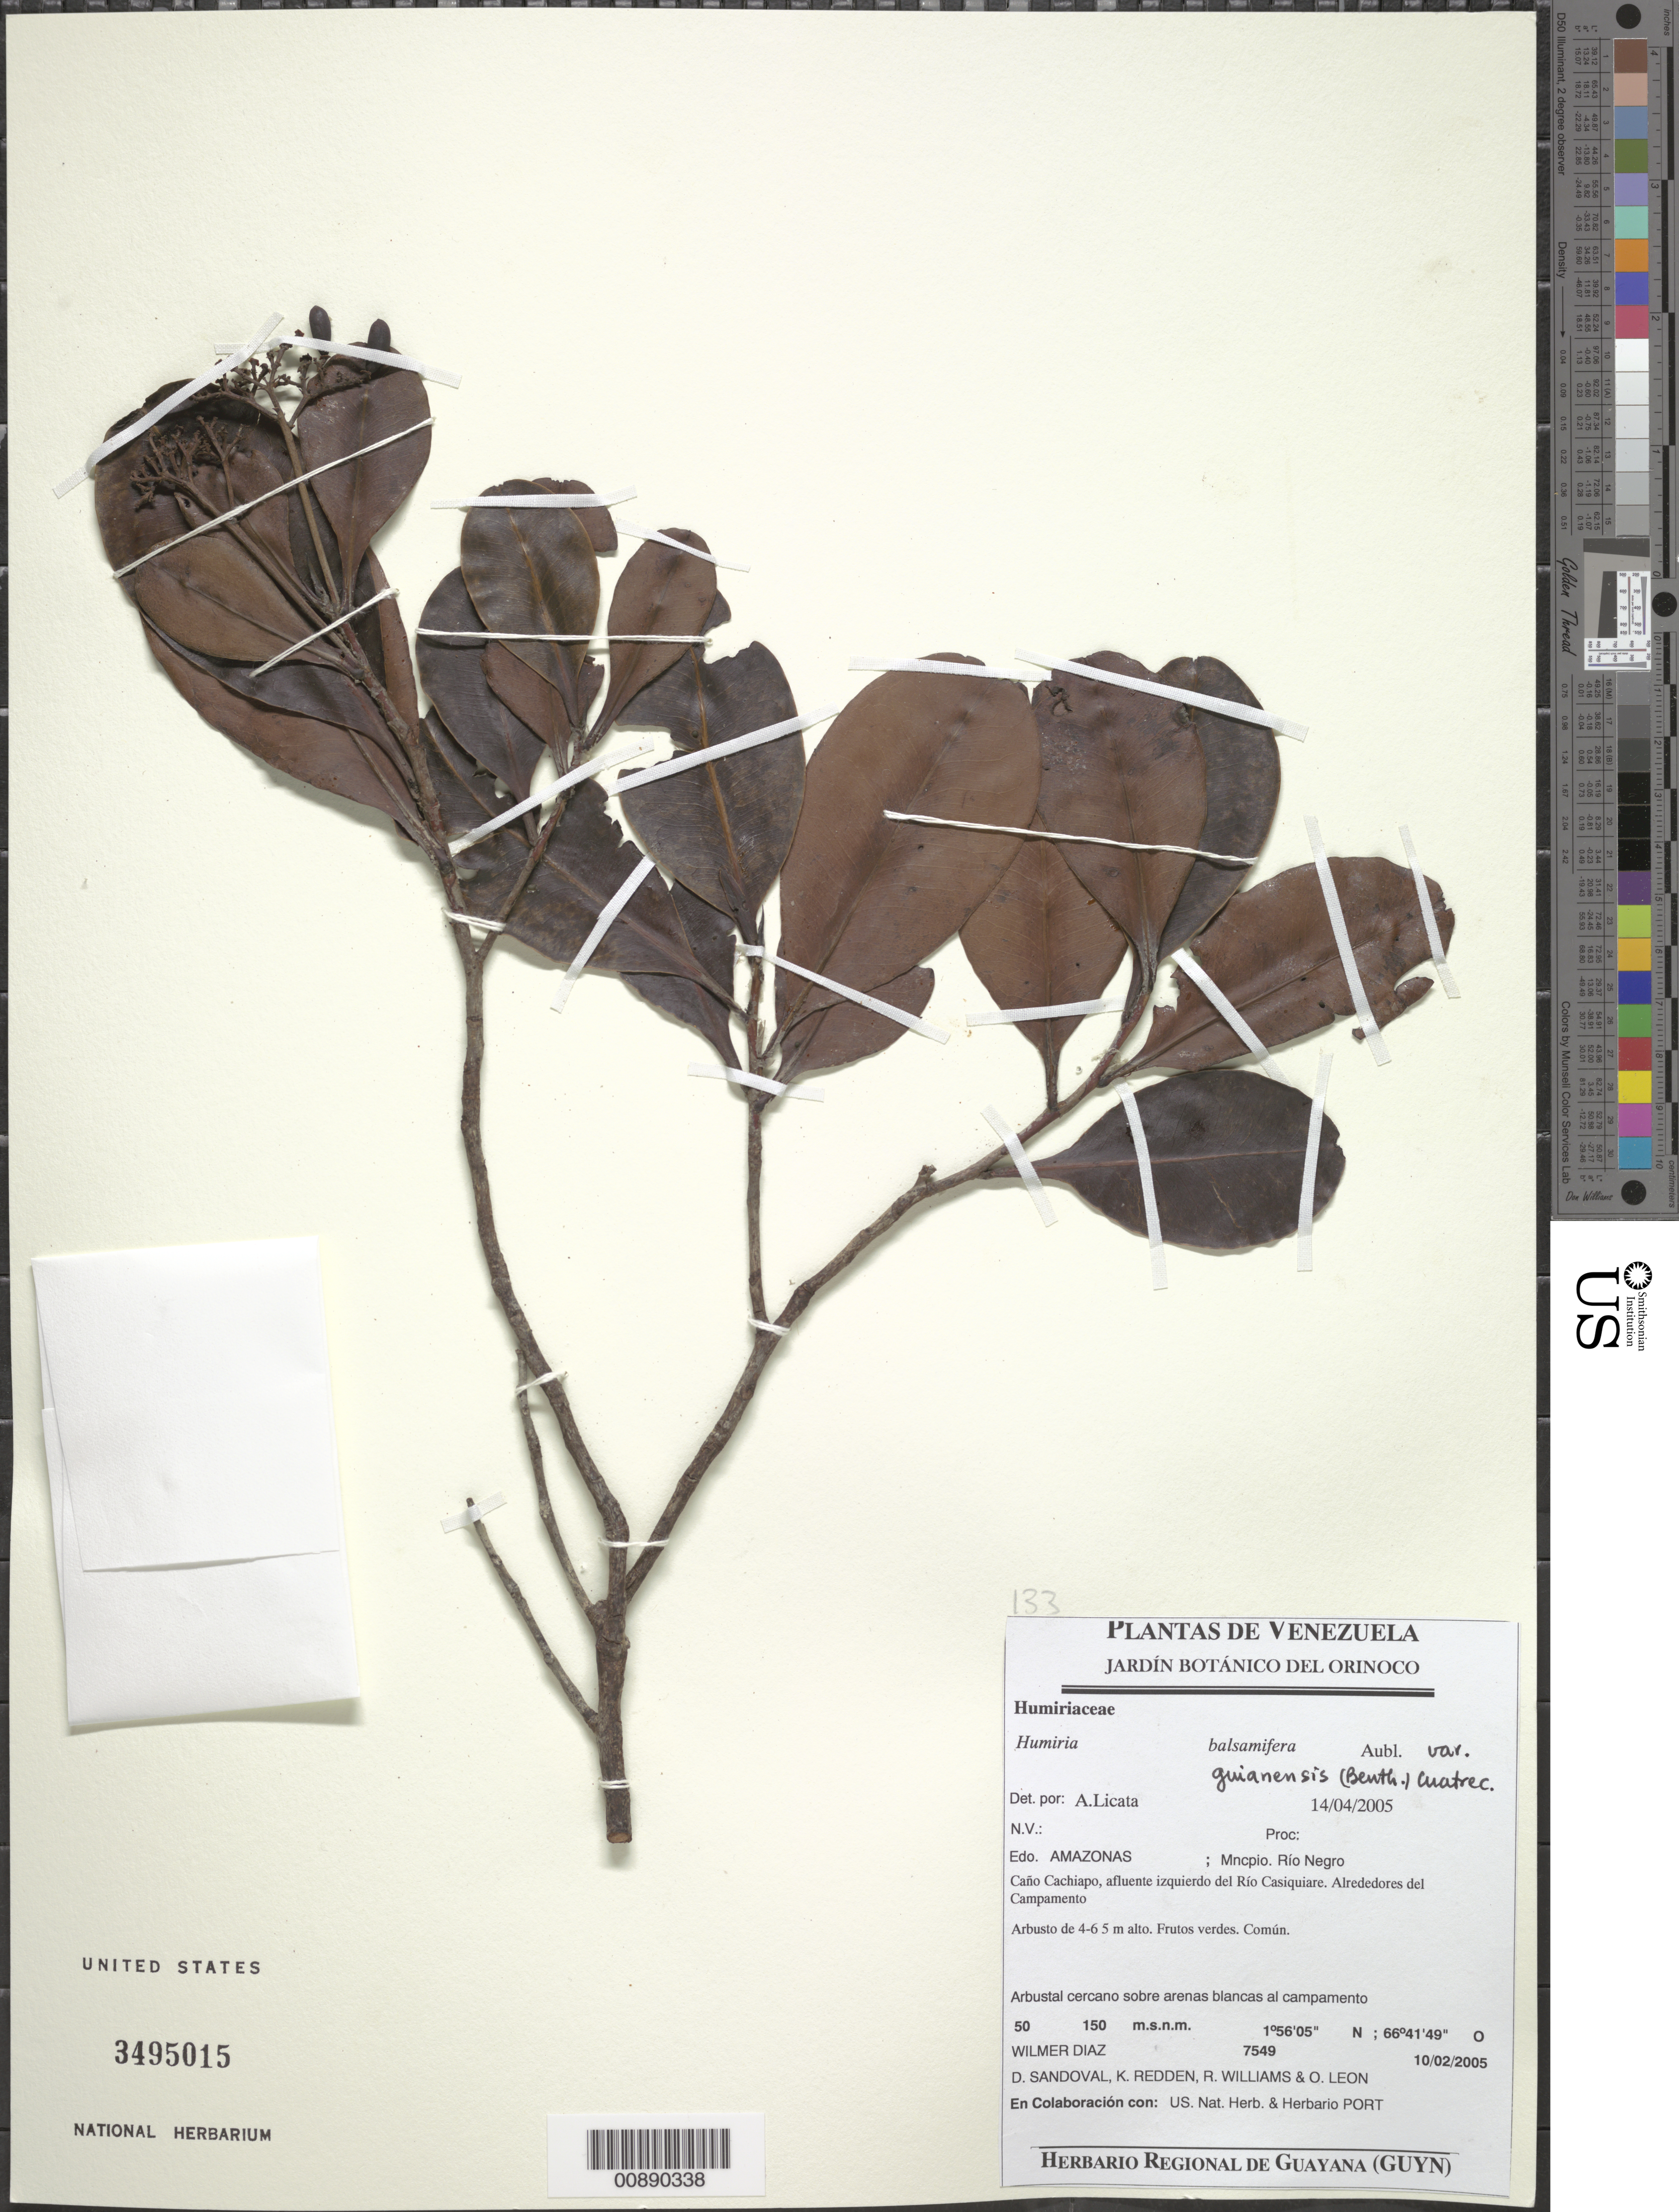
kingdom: Plantae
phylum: Tracheophyta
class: Magnoliopsida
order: Malpighiales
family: Humiriaceae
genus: Humiria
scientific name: Humiria balsamifera var. guianensis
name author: (Benth.) Cuatrec.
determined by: Licata, A., (PORT), Univ. Nac. Exp. de los Llanos Ezequiel Zamora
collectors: W. Díaz P., D. Sandoval, K. M. Redden, R. Williams & O. León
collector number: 7549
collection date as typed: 10-Feb-05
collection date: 2005-02-10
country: Venezuela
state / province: Amazonas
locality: Mun. Río Negro, Caño Cachiapo, afluente del Río Casiquaire, alrededores del Campamento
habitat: Arbustal cercano sobre arenas blancas el campamento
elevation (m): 50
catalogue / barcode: US 3495015